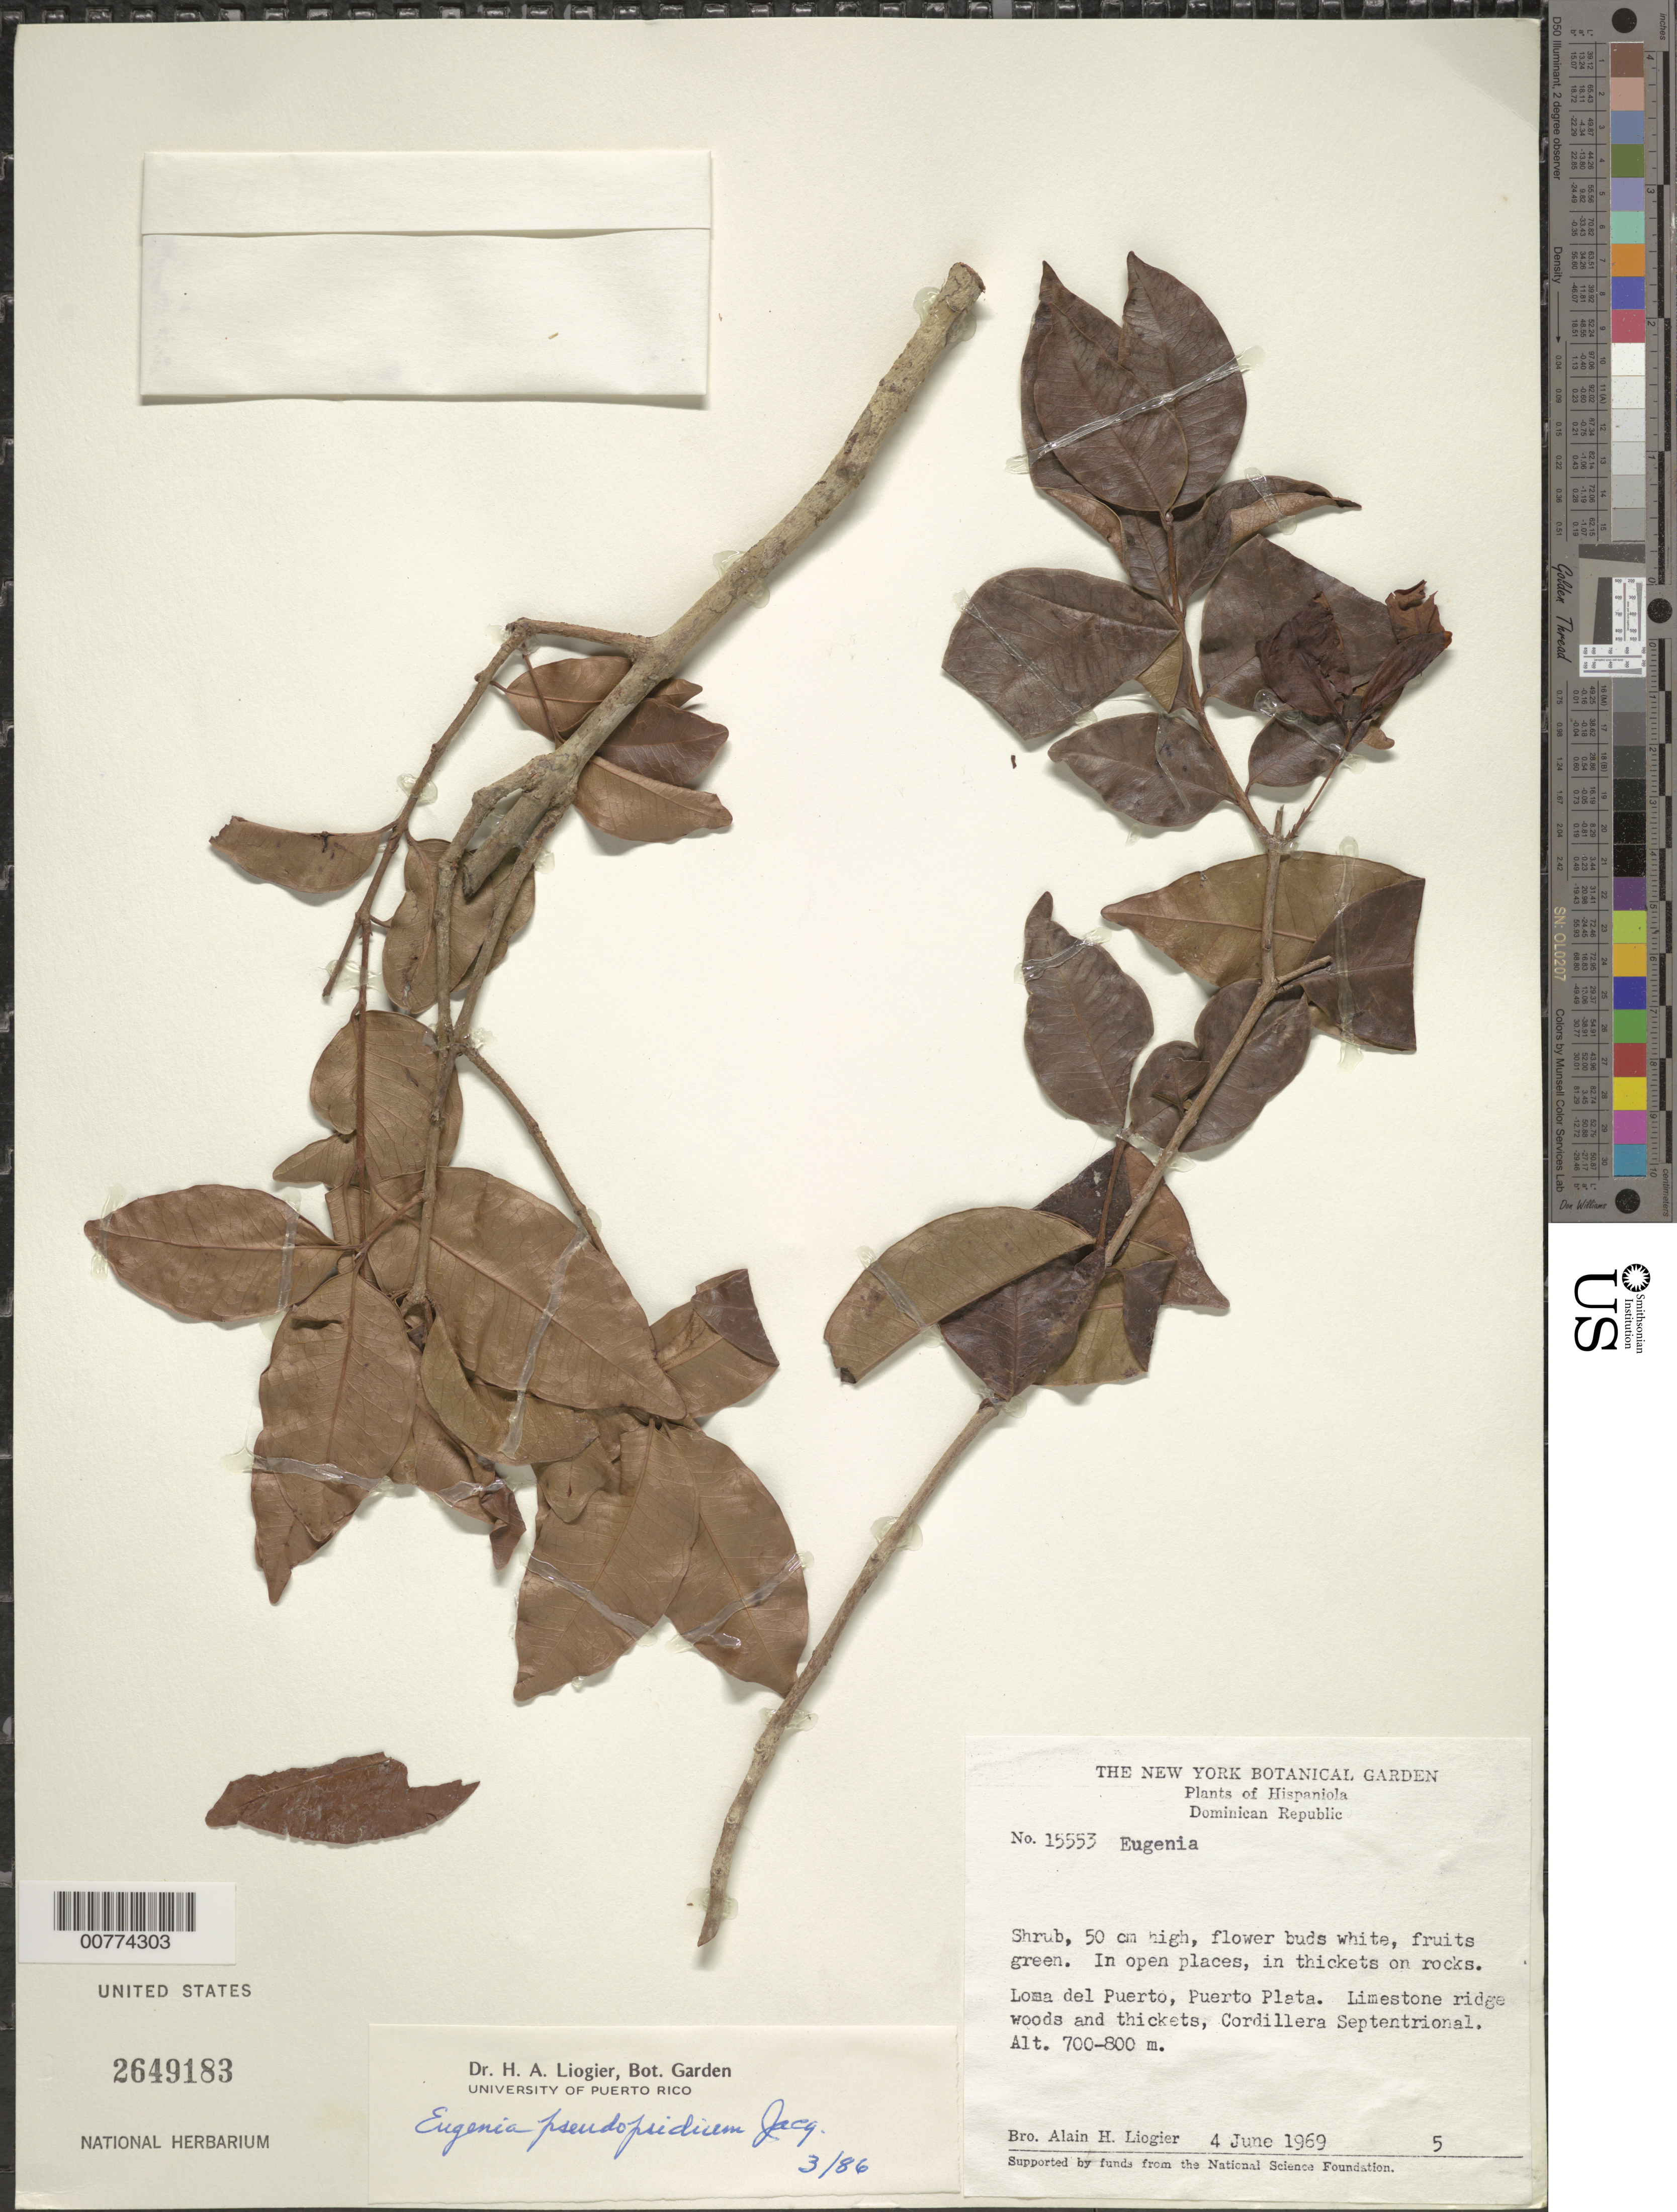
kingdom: Plantae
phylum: Tracheophyta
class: Magnoliopsida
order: Myrtales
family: Myrtaceae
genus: Eugenia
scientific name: Eugenia pseudopsidium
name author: Jacq.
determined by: Liogier, Alain H.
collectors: A. H. Liogier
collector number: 15553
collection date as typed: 04 Jun 1969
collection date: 1969-06-04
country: Dominican Republic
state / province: Puerto Plata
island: Hispaniola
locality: Cordillera Septentrional, Loma del Puerto.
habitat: In open places, in thickets on rocks, limestone ridge.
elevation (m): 700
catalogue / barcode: US 2649183